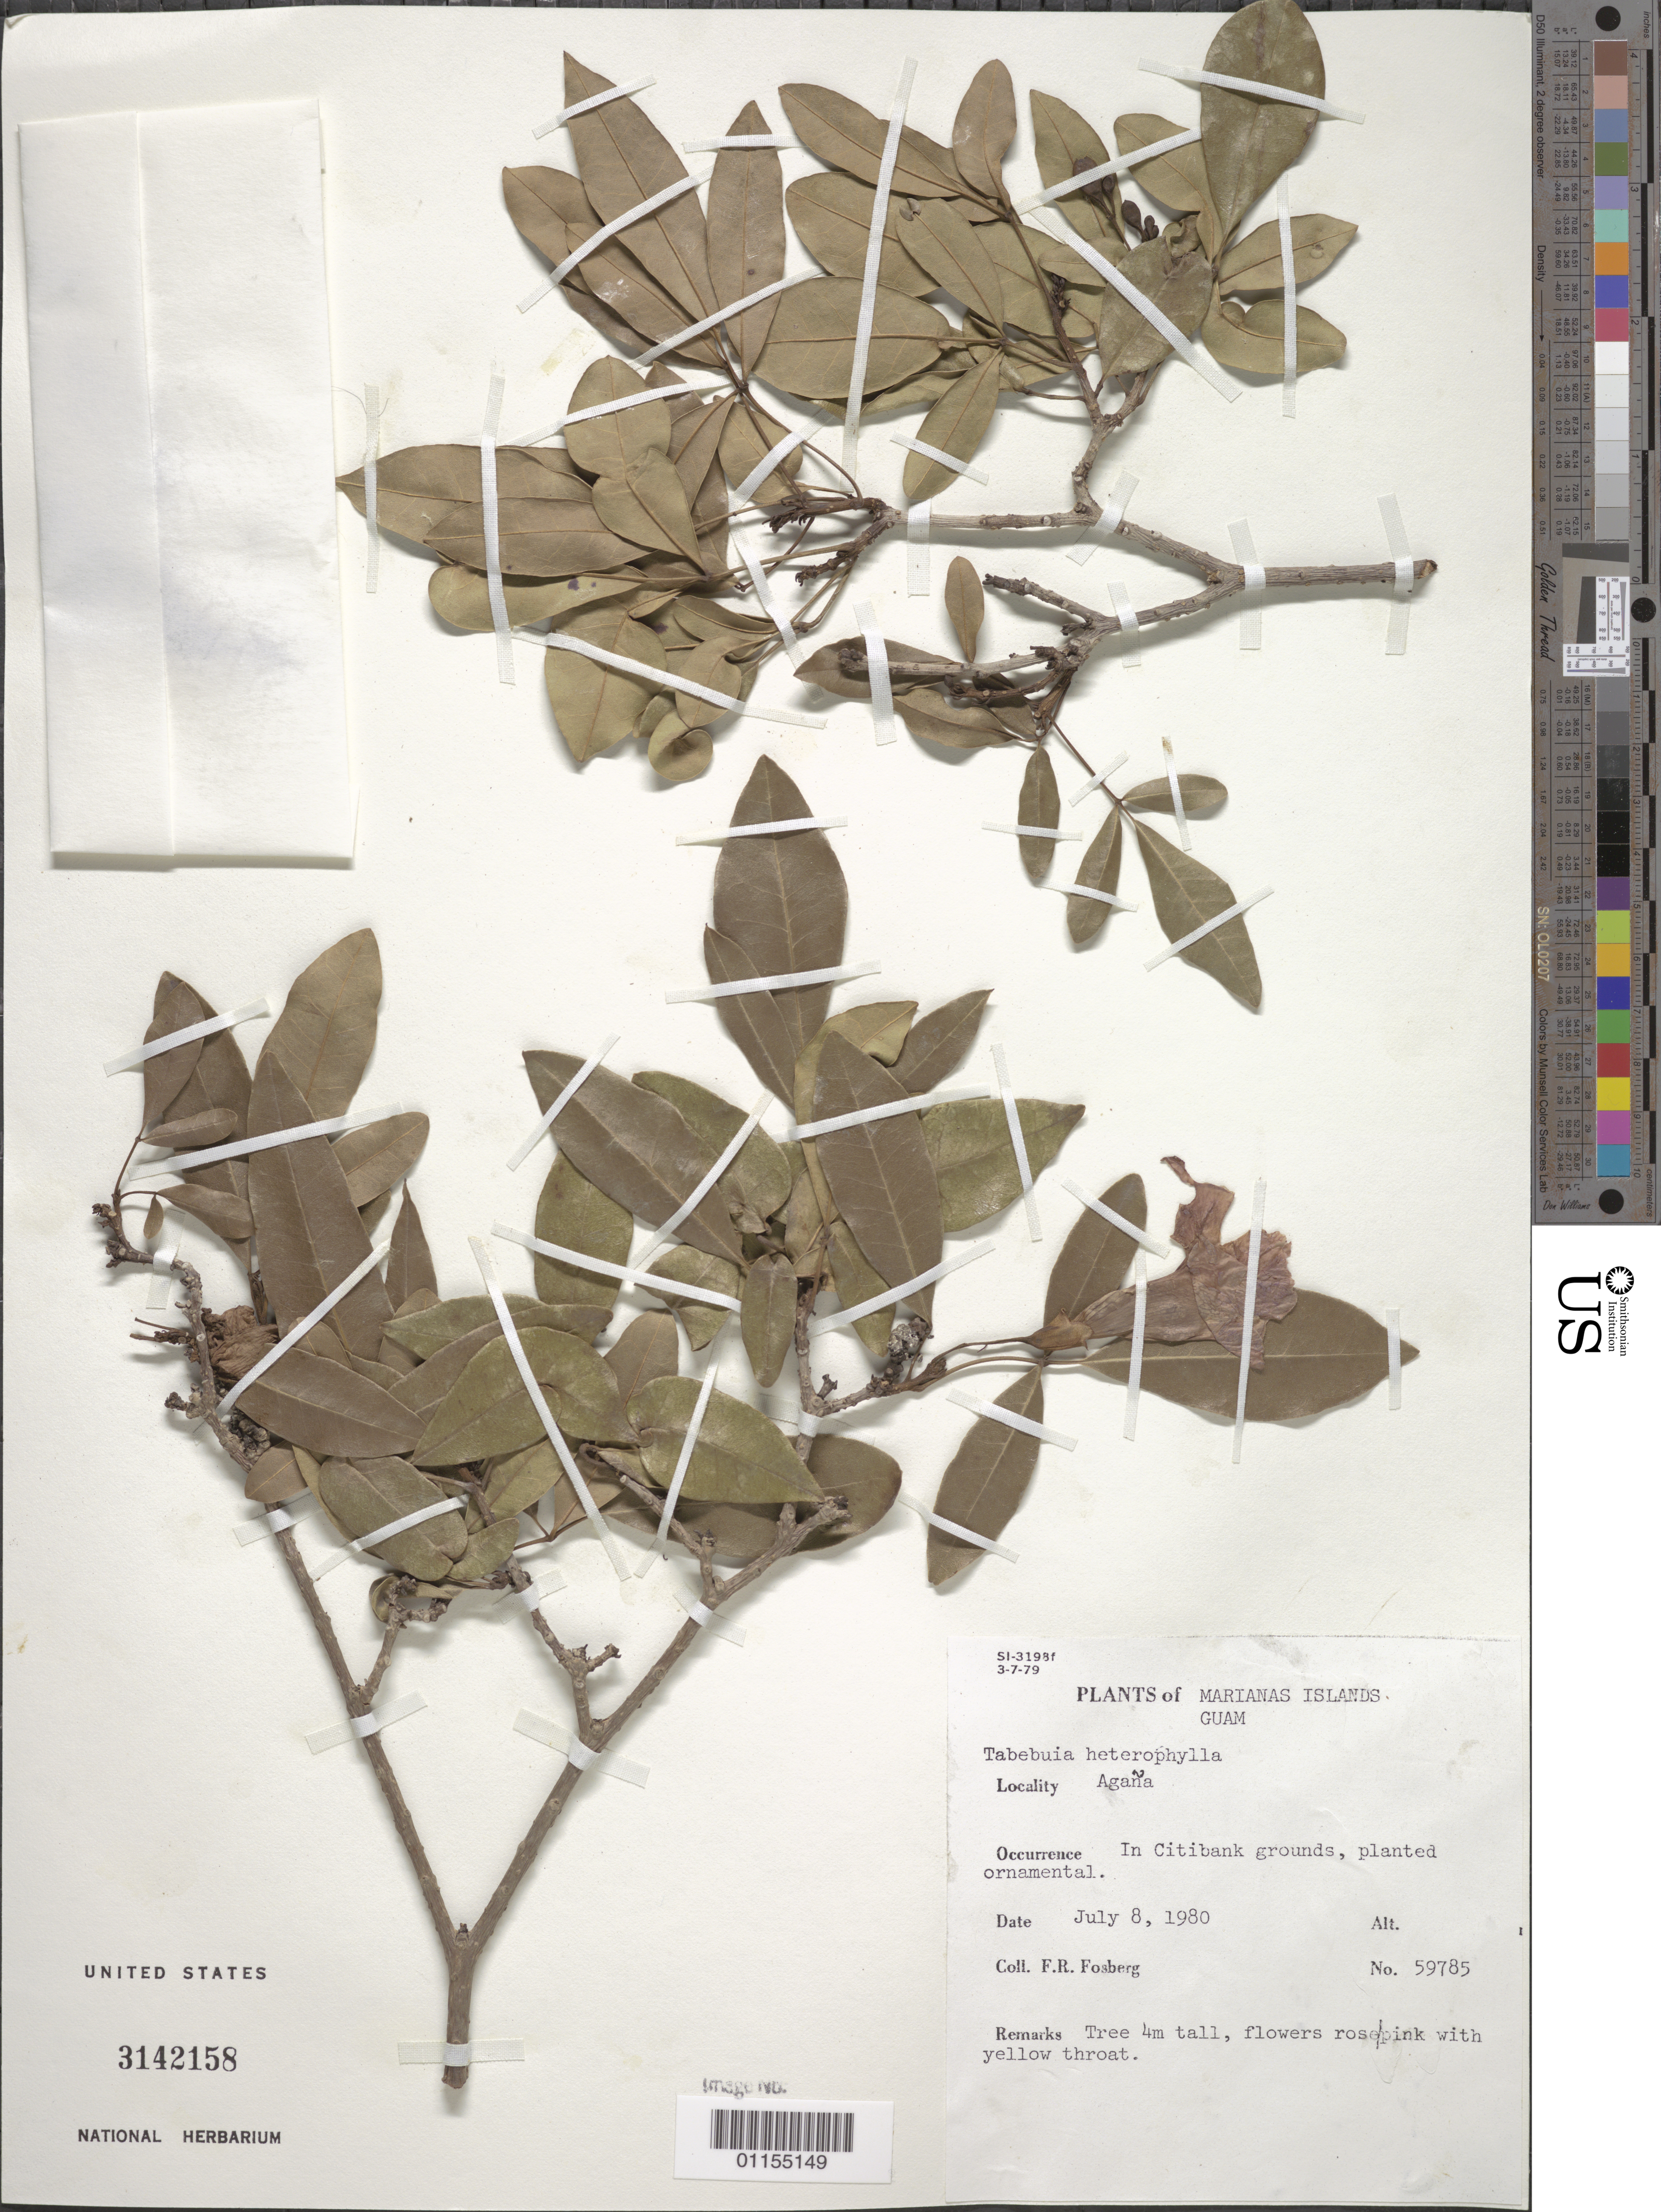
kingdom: Plantae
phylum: Tracheophyta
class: Magnoliopsida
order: Lamiales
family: Bignoniaceae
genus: Tabebuia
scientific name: Tabebuia heterophylla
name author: (DC.) Britton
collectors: F. R. Fosberg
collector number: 59785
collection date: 1980-07-08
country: Guam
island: Guam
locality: Agana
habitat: Planted on citibank grounds.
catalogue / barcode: US 3142158